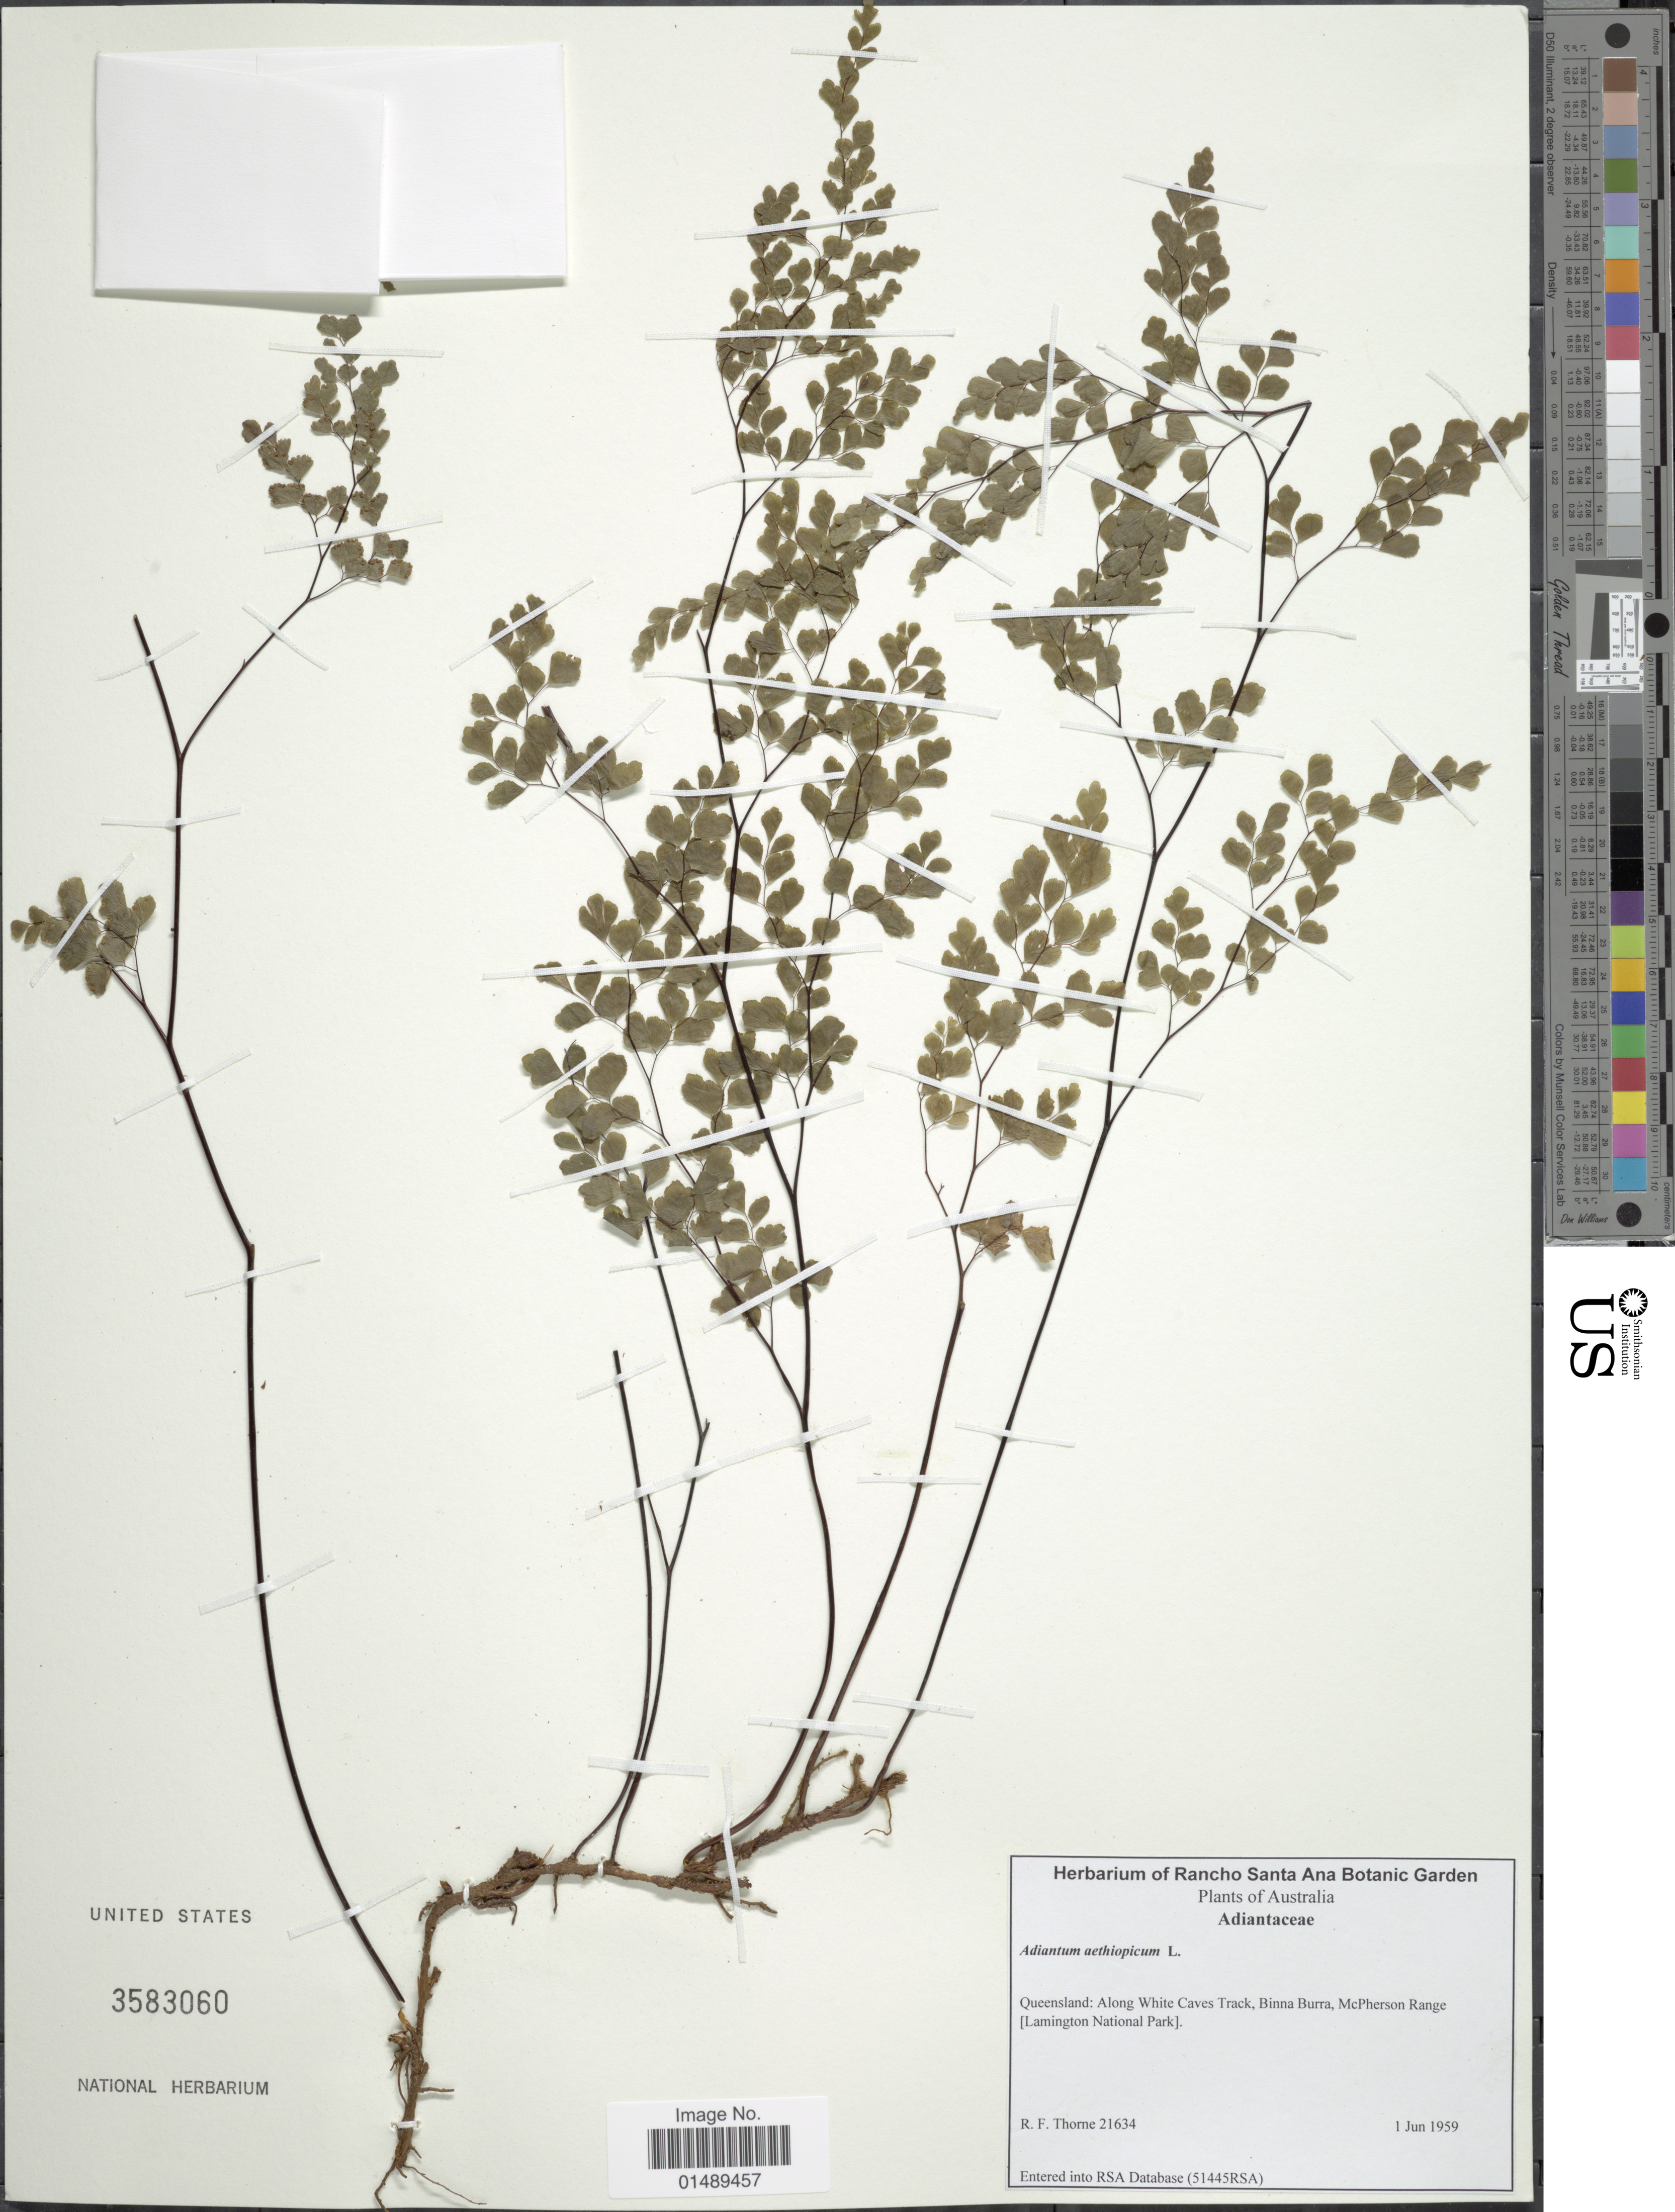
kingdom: Plantae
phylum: Tracheophyta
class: Polypodiopsida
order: Polypodiales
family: Pteridaceae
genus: Adiantum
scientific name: Adiantum aethiopicum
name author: L.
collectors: R. F. Thorne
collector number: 21634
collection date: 1959-06-01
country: Australia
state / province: Queensland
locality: Queensland: Along White Caves Track, Binna Burra, McPherson Range (Lamington National Park)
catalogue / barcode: US 3583060